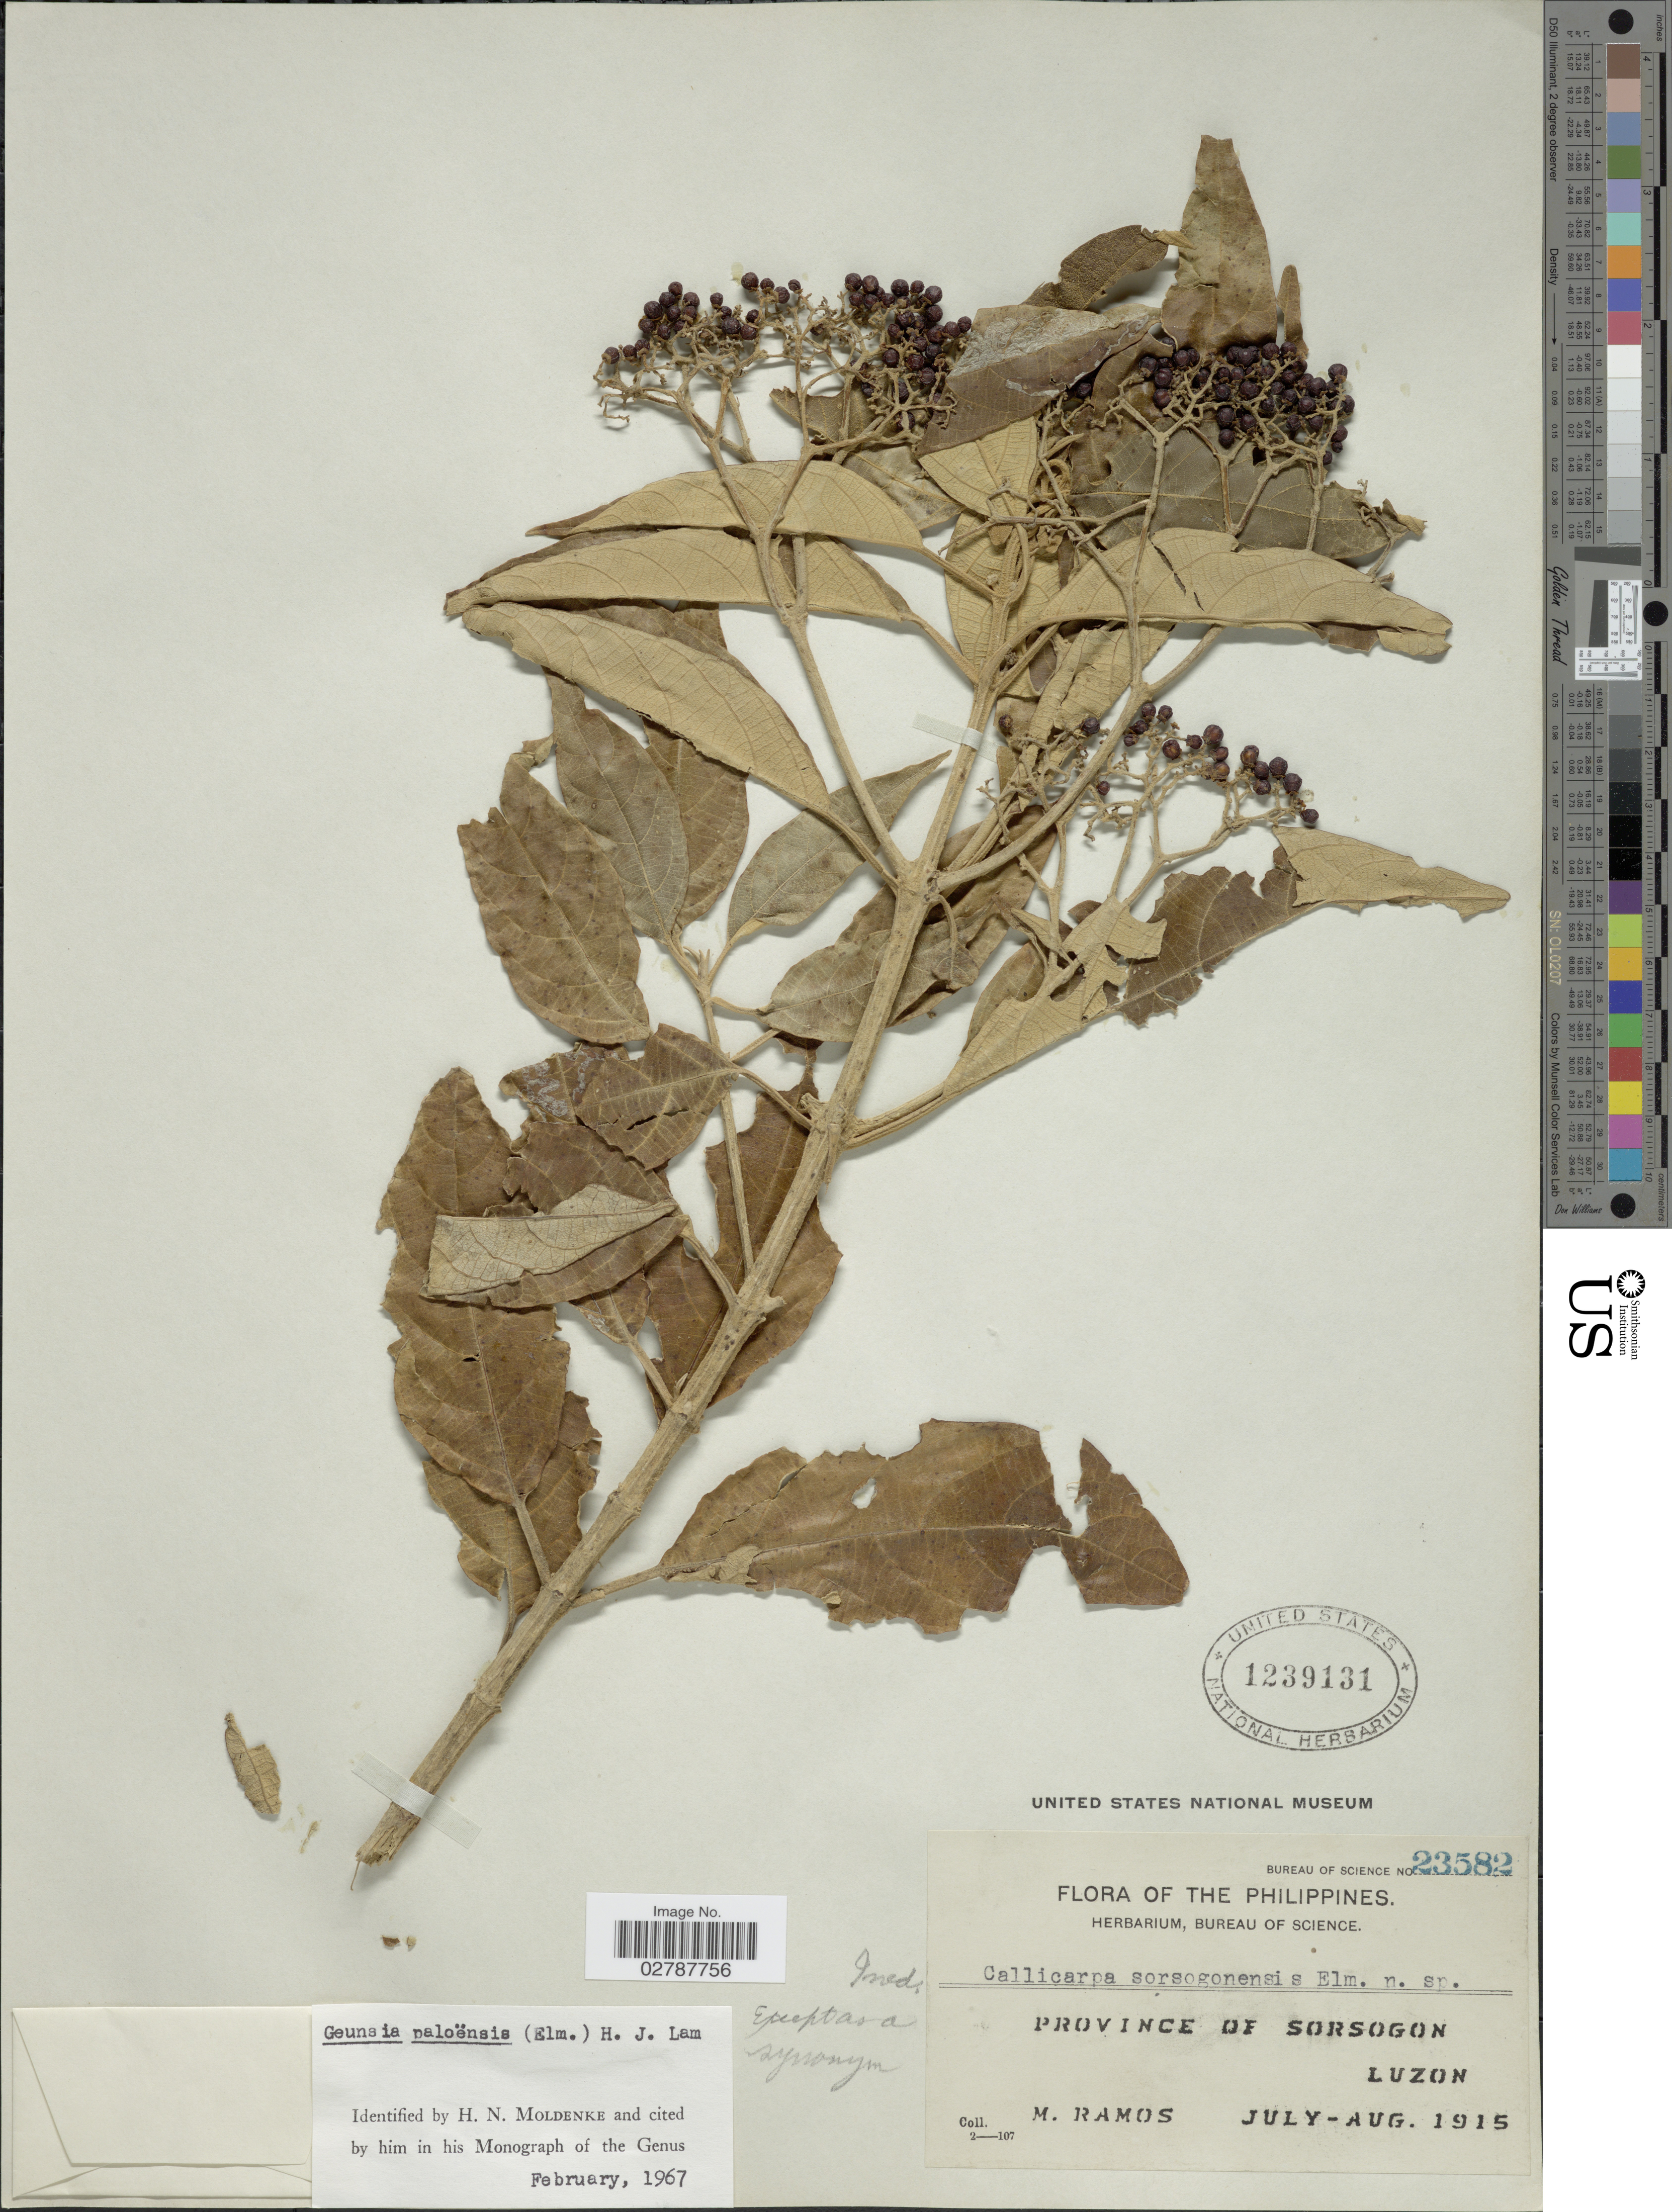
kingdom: Plantae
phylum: Tracheophyta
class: Magnoliopsida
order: Lamiales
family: Lamiaceae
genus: Callicarpa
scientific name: Callicarpa paloensis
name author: Elmer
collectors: M. Ramos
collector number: Bureau of Science23582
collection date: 1915-07/1915-08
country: Philippines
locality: Province of Sorsogon, Luzon.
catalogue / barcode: US 1239131